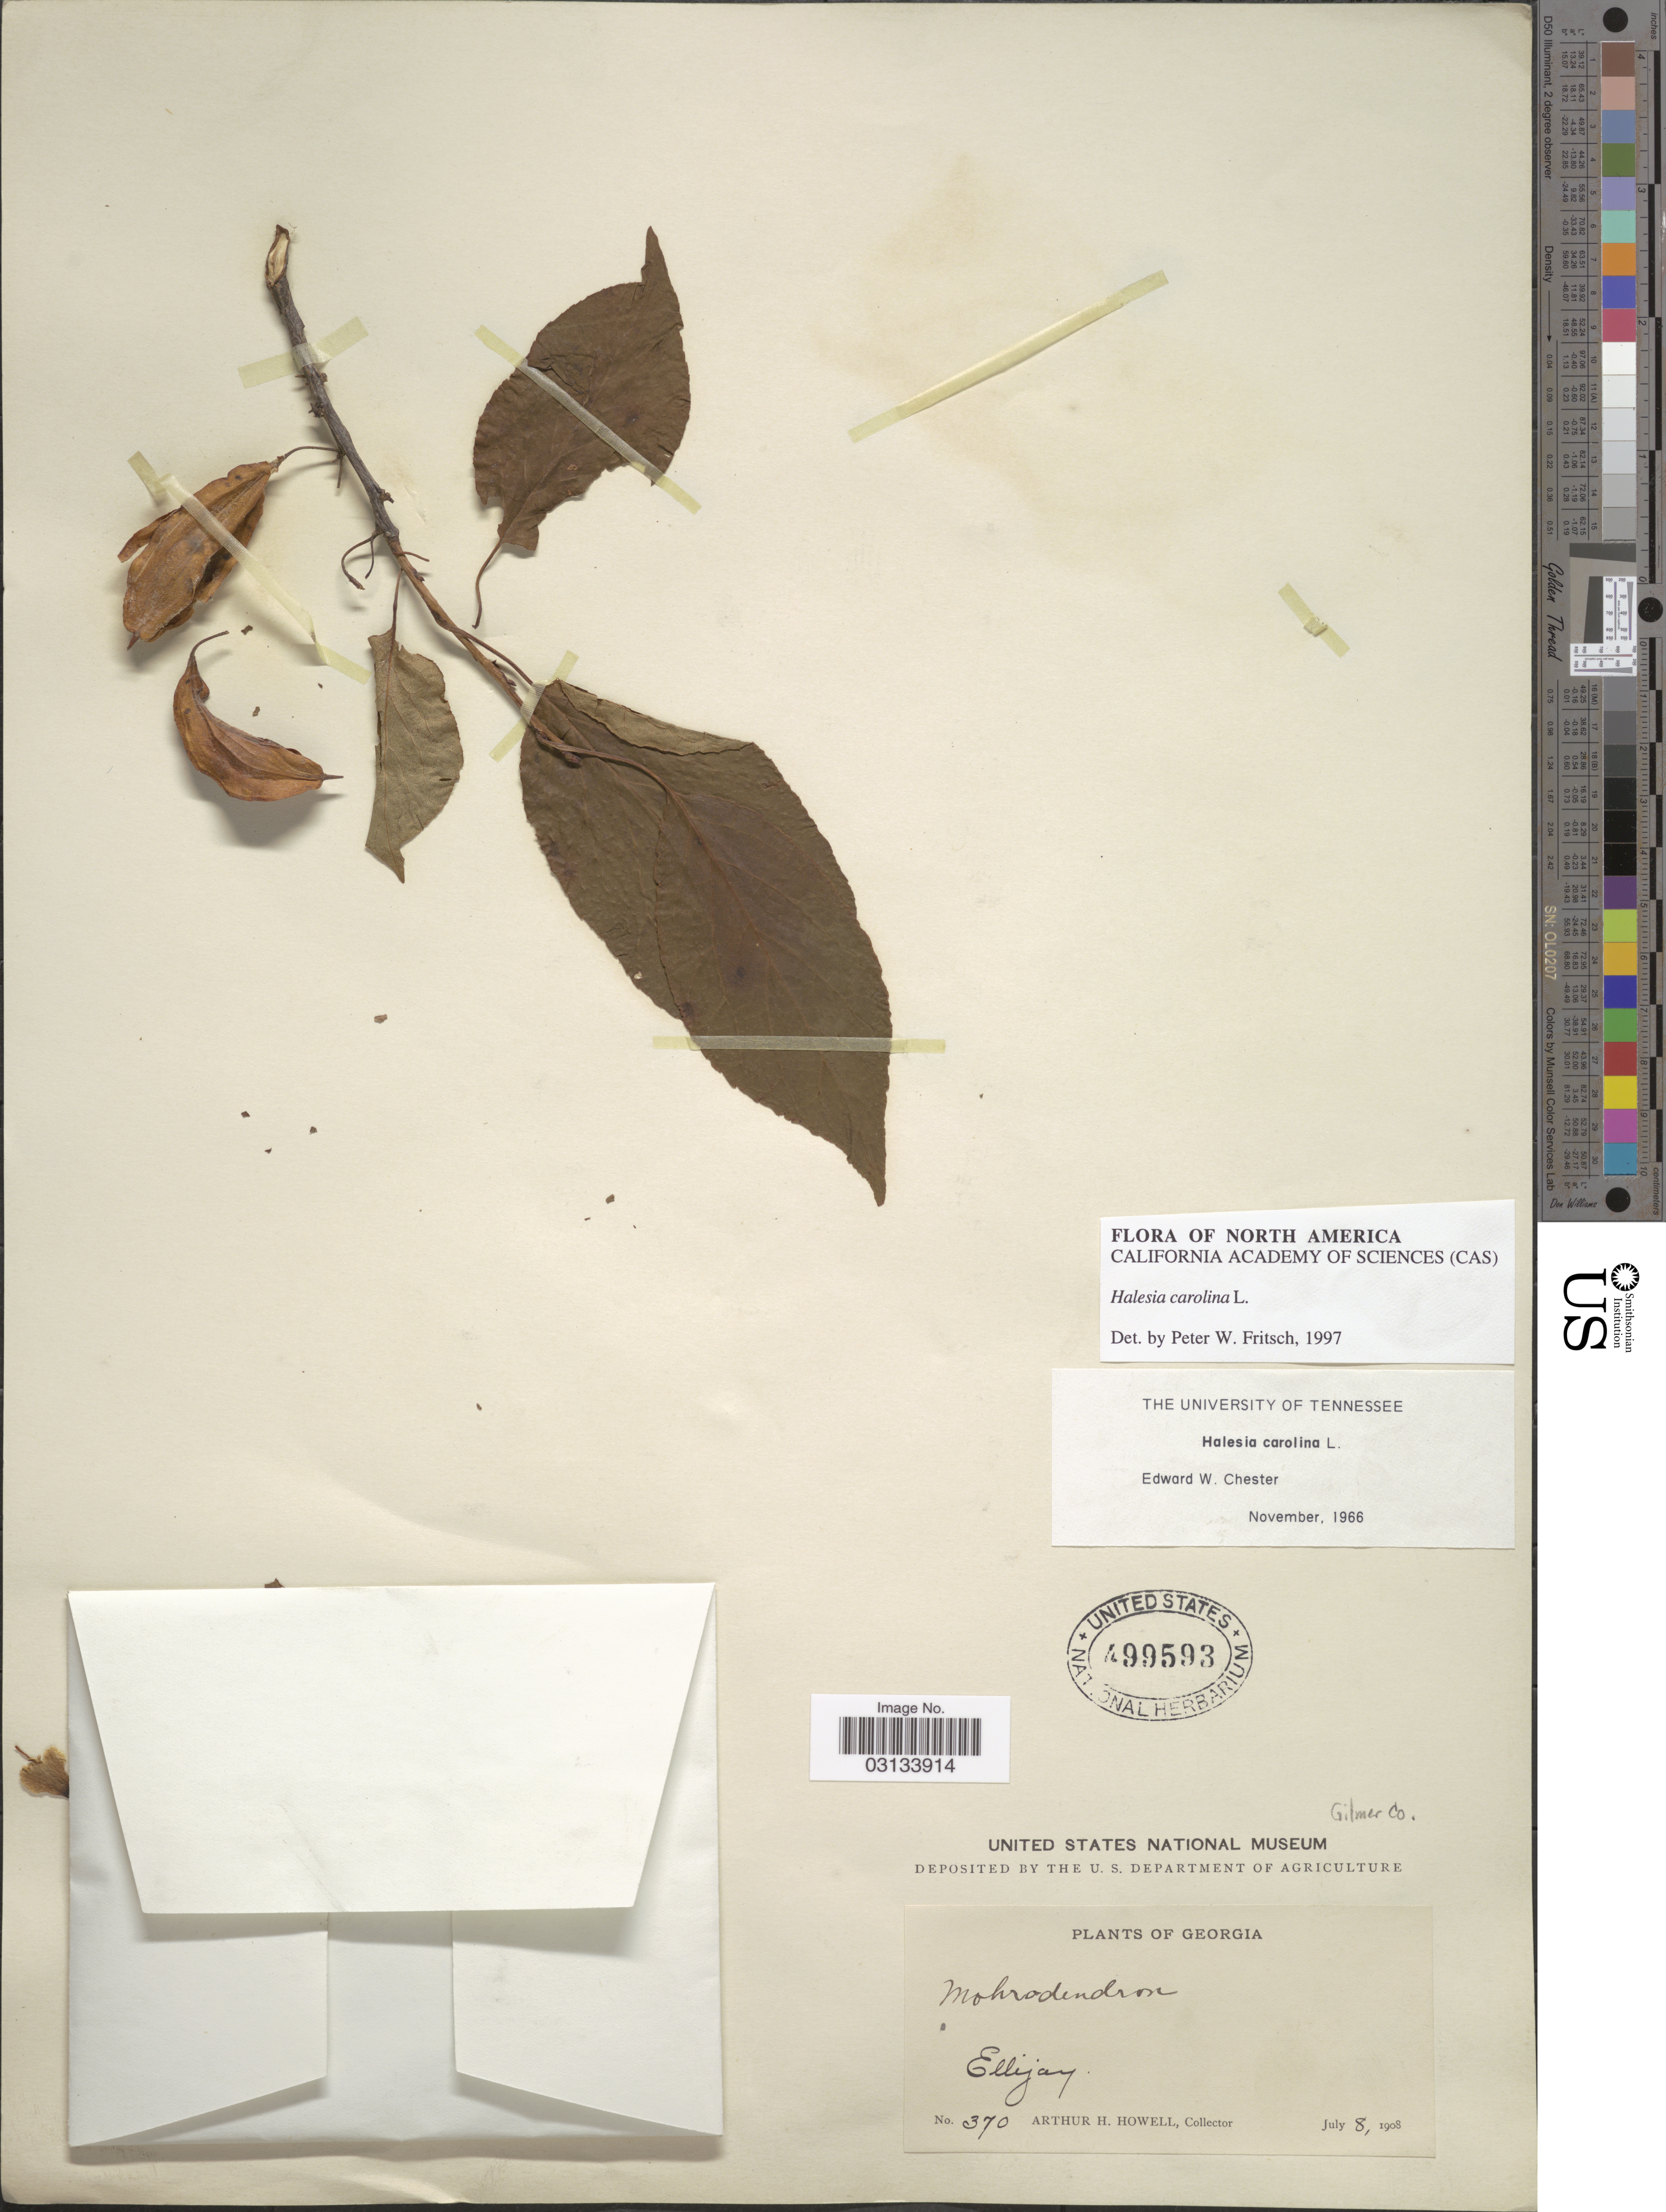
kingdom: Plantae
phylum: Tracheophyta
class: Magnoliopsida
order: Ericales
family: Styracaceae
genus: Halesia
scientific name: Halesia carolina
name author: L.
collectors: A. H. Howell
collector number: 370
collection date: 1908-07-08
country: United States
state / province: Georgia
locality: Gilmer Co. Ellijay.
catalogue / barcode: US 499593